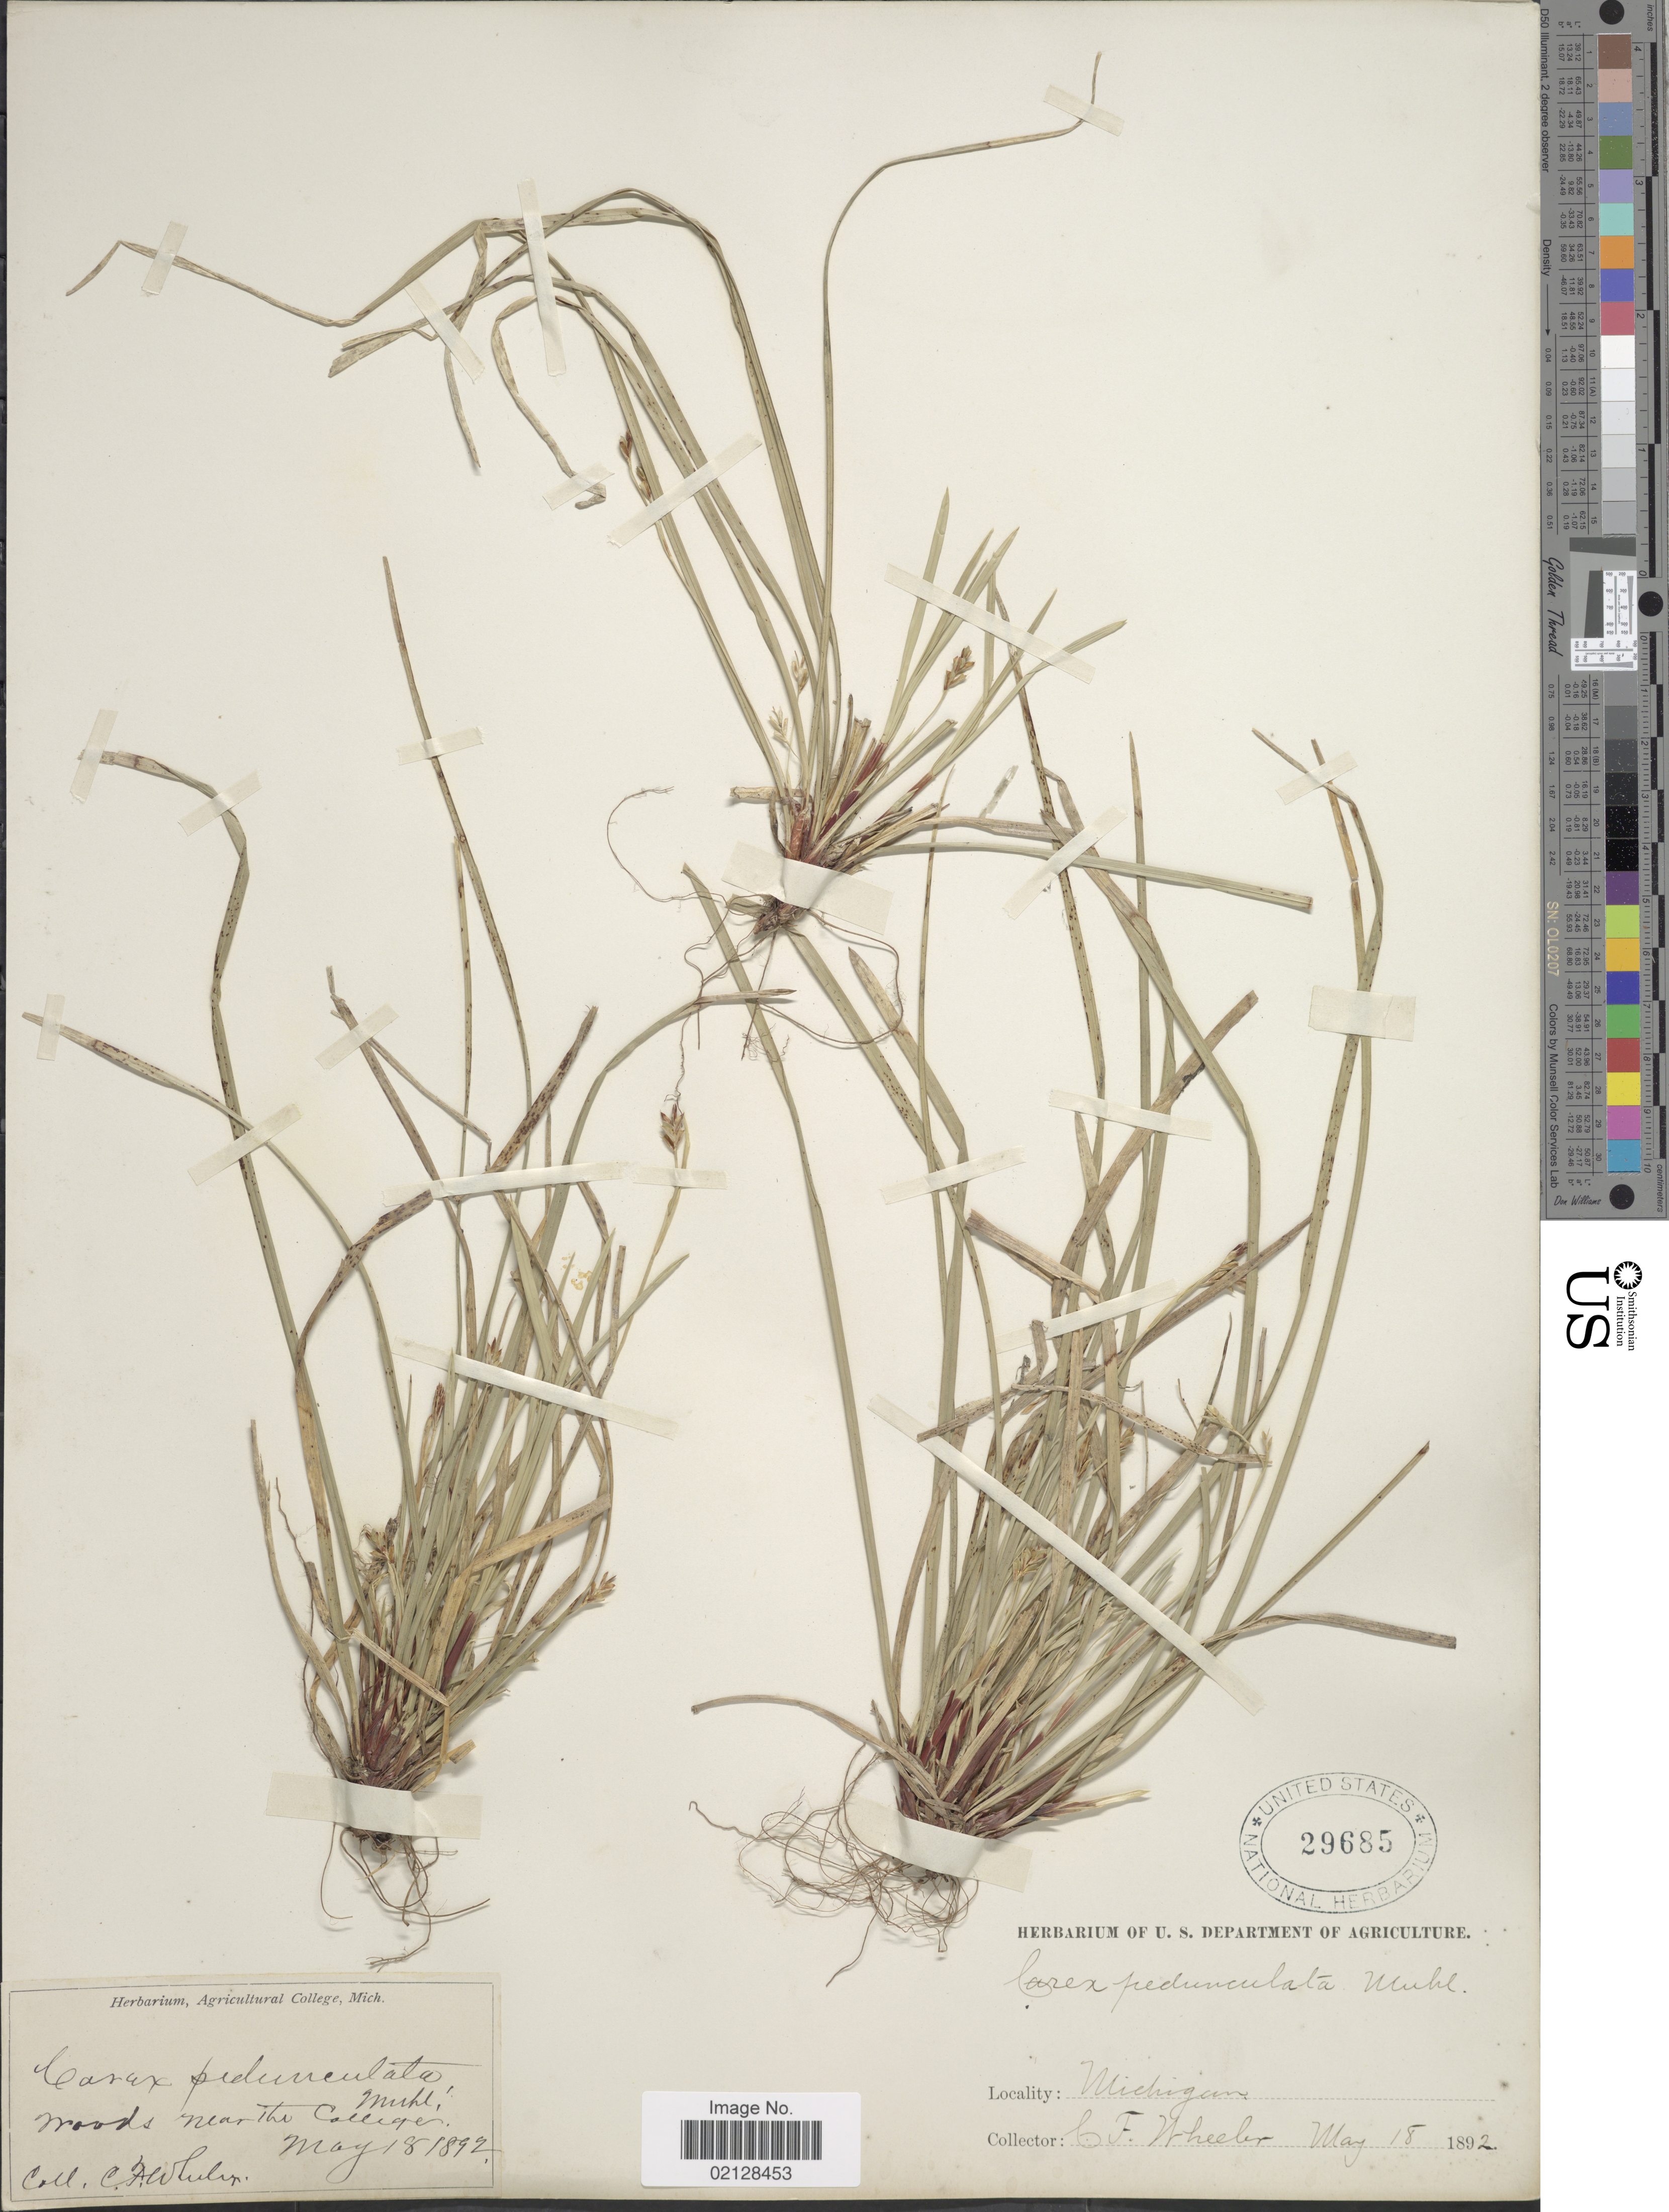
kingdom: Plantae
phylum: Tracheophyta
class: Liliopsida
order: Poales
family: Cyperaceae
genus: Carex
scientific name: Carex pedunculata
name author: Muhl. ex Willd.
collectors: C. Wheeler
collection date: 1892-05-18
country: United States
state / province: Michigan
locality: Woods near the College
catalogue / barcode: US 329685